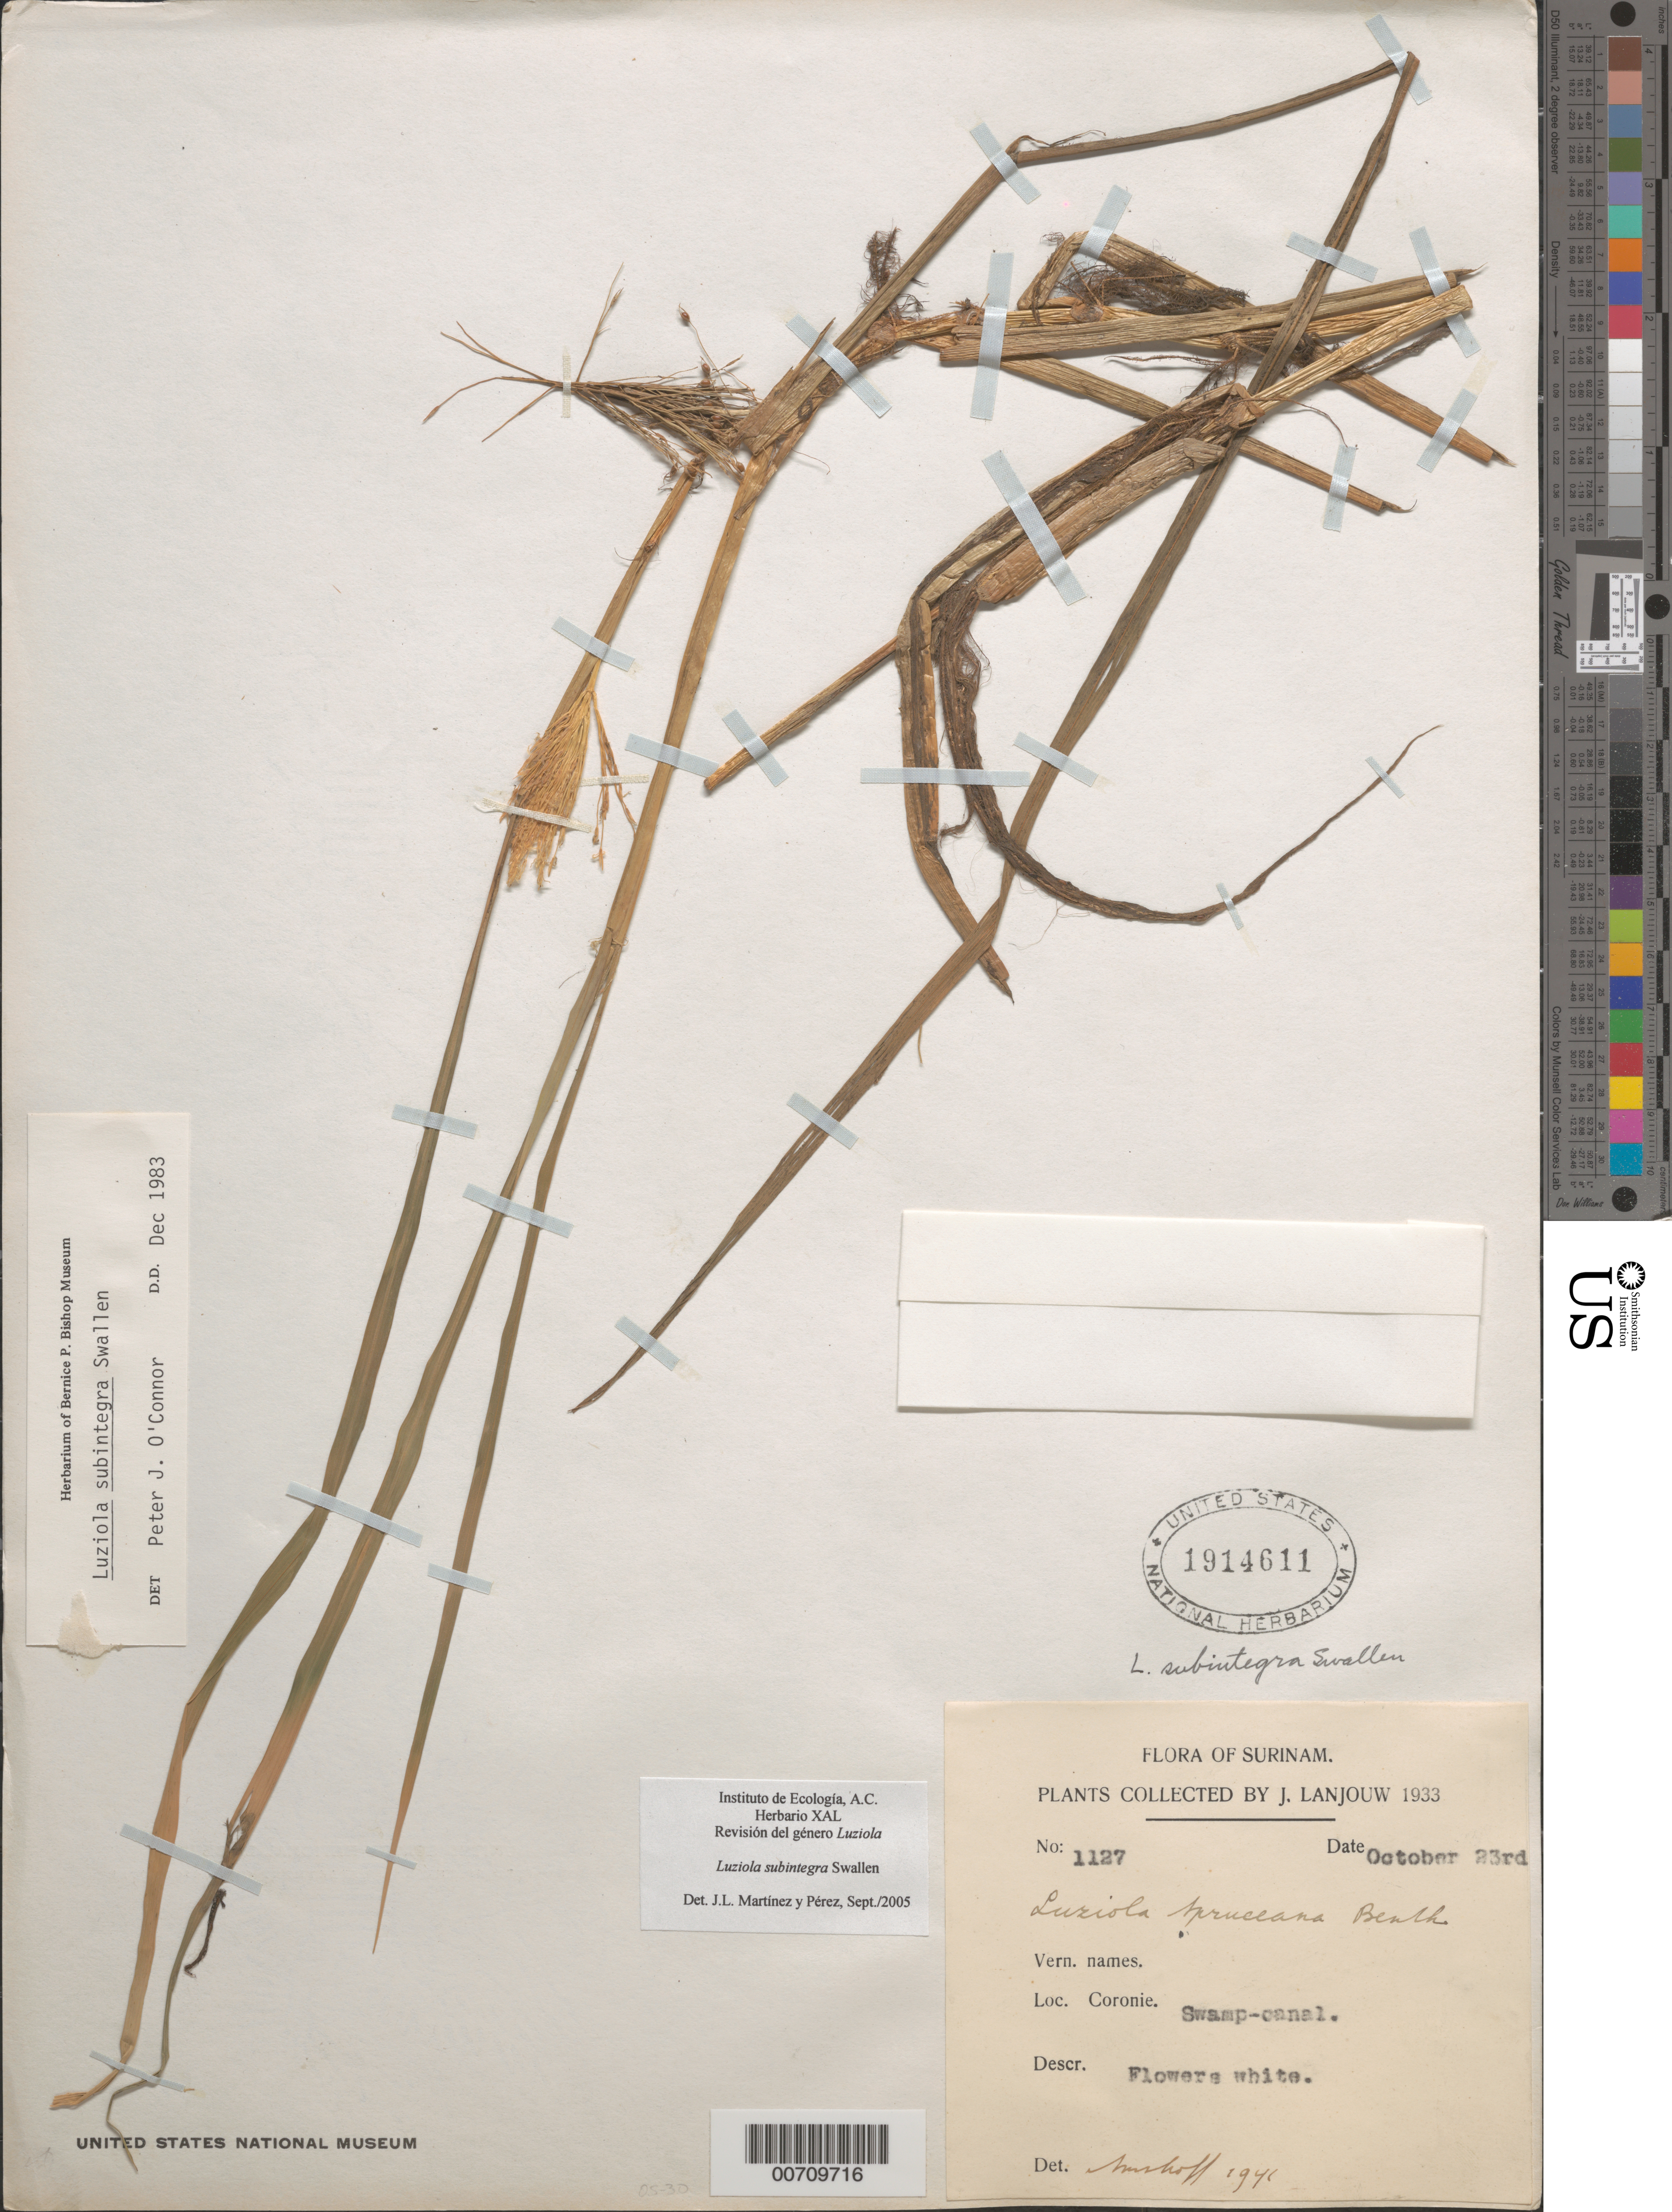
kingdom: Plantae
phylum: Tracheophyta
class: Liliopsida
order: Poales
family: Poaceae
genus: Luziola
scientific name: Luziola subintegra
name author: Swallen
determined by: O'Connor, P. J.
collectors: J. Lanjouw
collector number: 1127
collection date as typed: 23-Oct-33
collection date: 1933-10-23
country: Suriname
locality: Coronie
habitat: Swamp-canal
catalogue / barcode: US 1914611